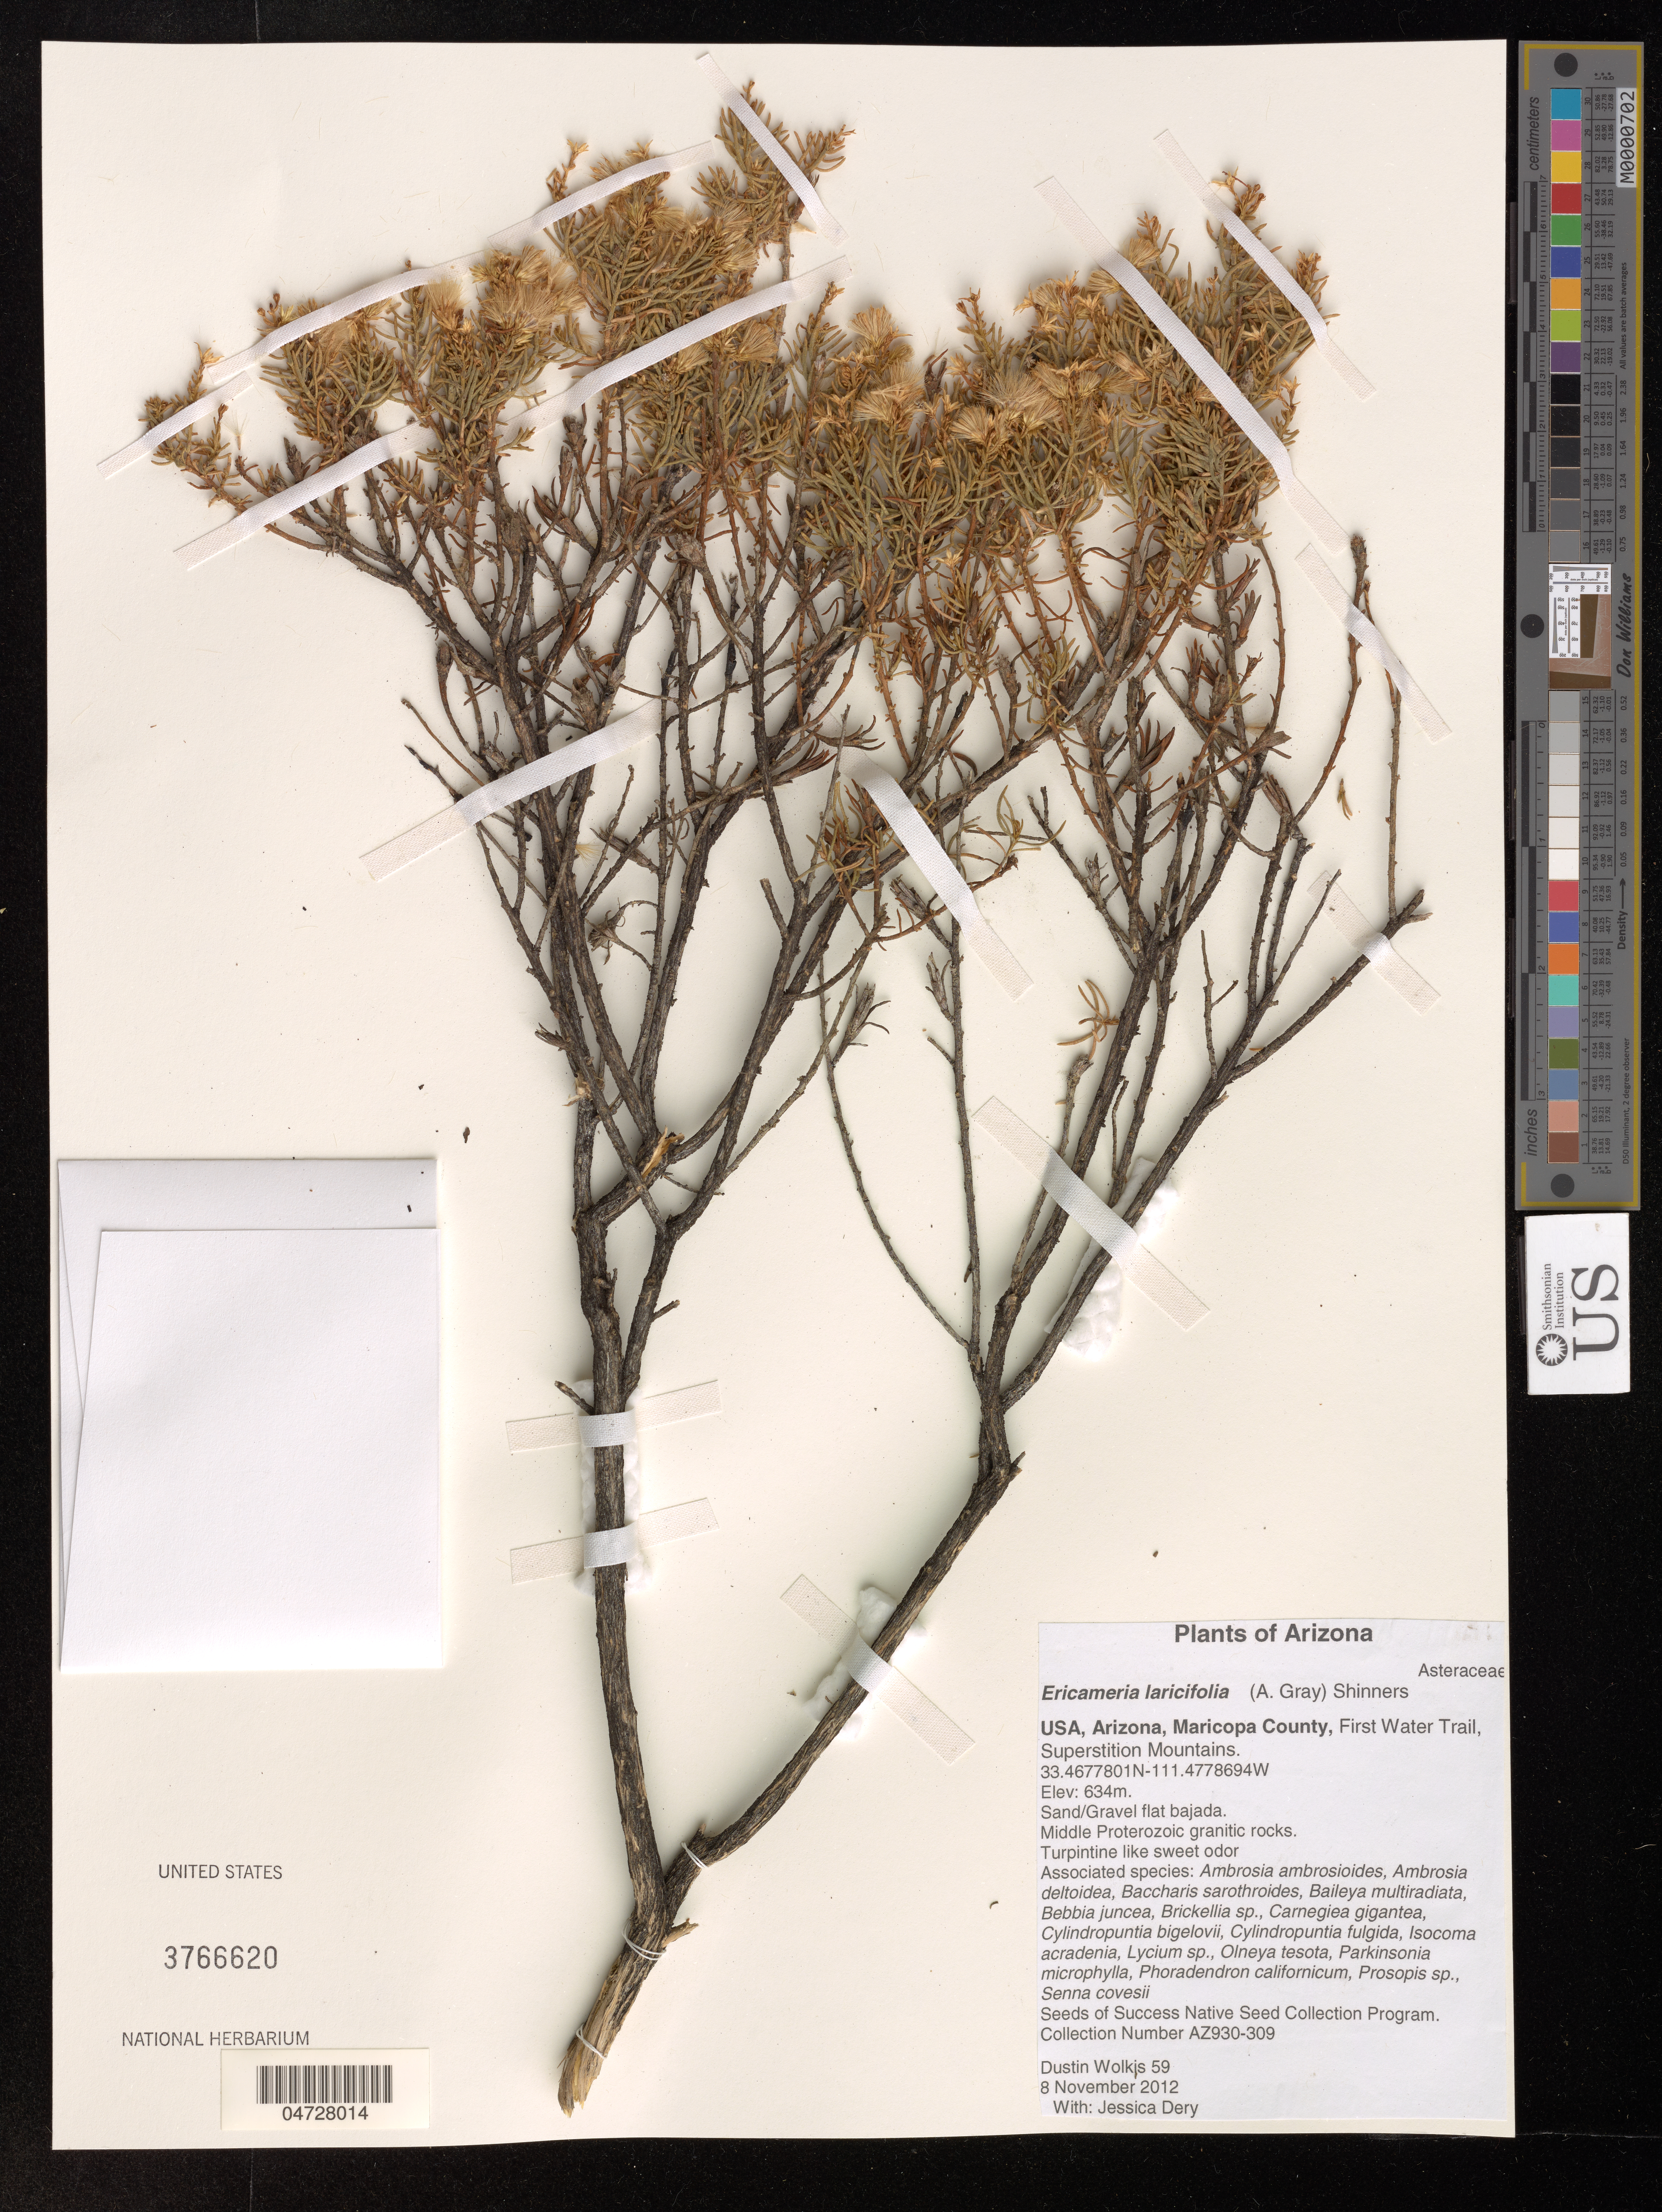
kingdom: Plantae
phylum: Tracheophyta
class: Magnoliopsida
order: Asterales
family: Asteraceae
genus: Ericameria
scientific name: Ericameria laricifolia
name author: (A. Gray) Shinners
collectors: D. Wolkis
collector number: AZ930-309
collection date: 2012-11-08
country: United States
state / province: Arizona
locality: Maricopa County.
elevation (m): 634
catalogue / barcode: US 3766620